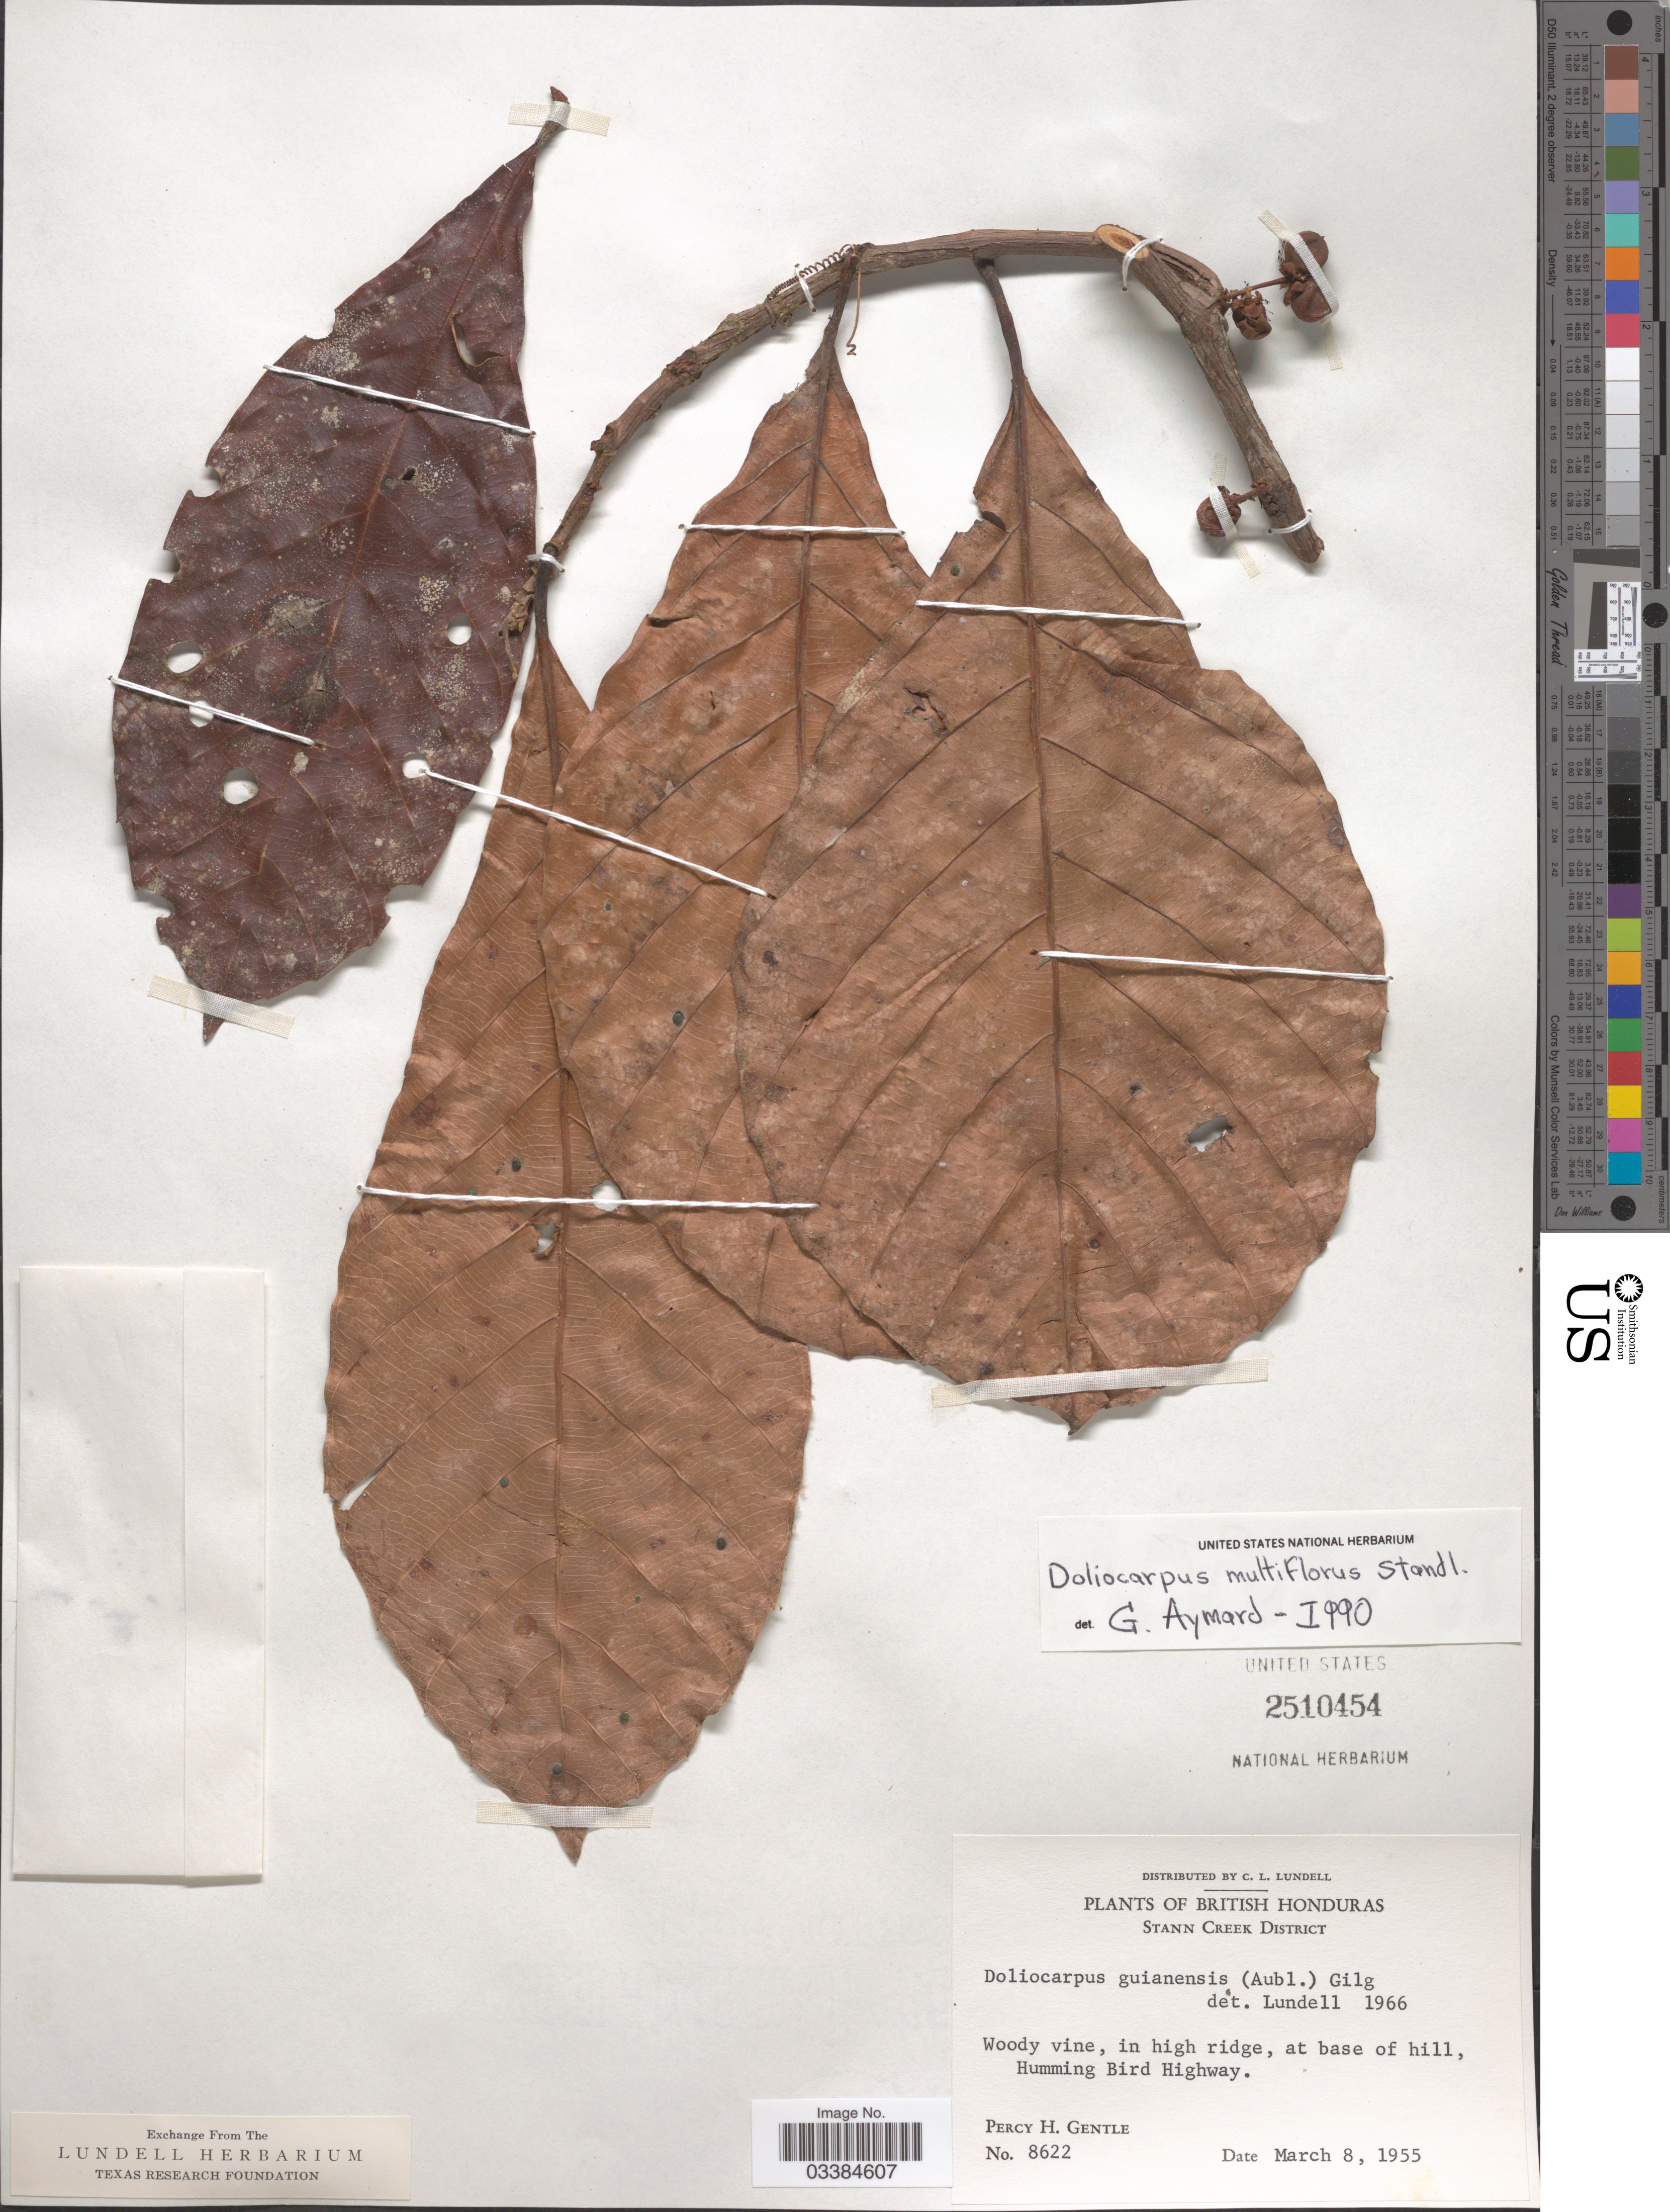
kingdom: Plantae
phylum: Tracheophyta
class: Magnoliopsida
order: Dilleniales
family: Dilleniaceae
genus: Doliocarpus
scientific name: Doliocarpus multiflorus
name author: Standl.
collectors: P. H. Gentle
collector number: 8622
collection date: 1955-03-08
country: Belize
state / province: Stann Creek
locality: British Honduras. Stann Creek District. In high ridge, at base of hill, Humming Bird Highway.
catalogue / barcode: US 2510454